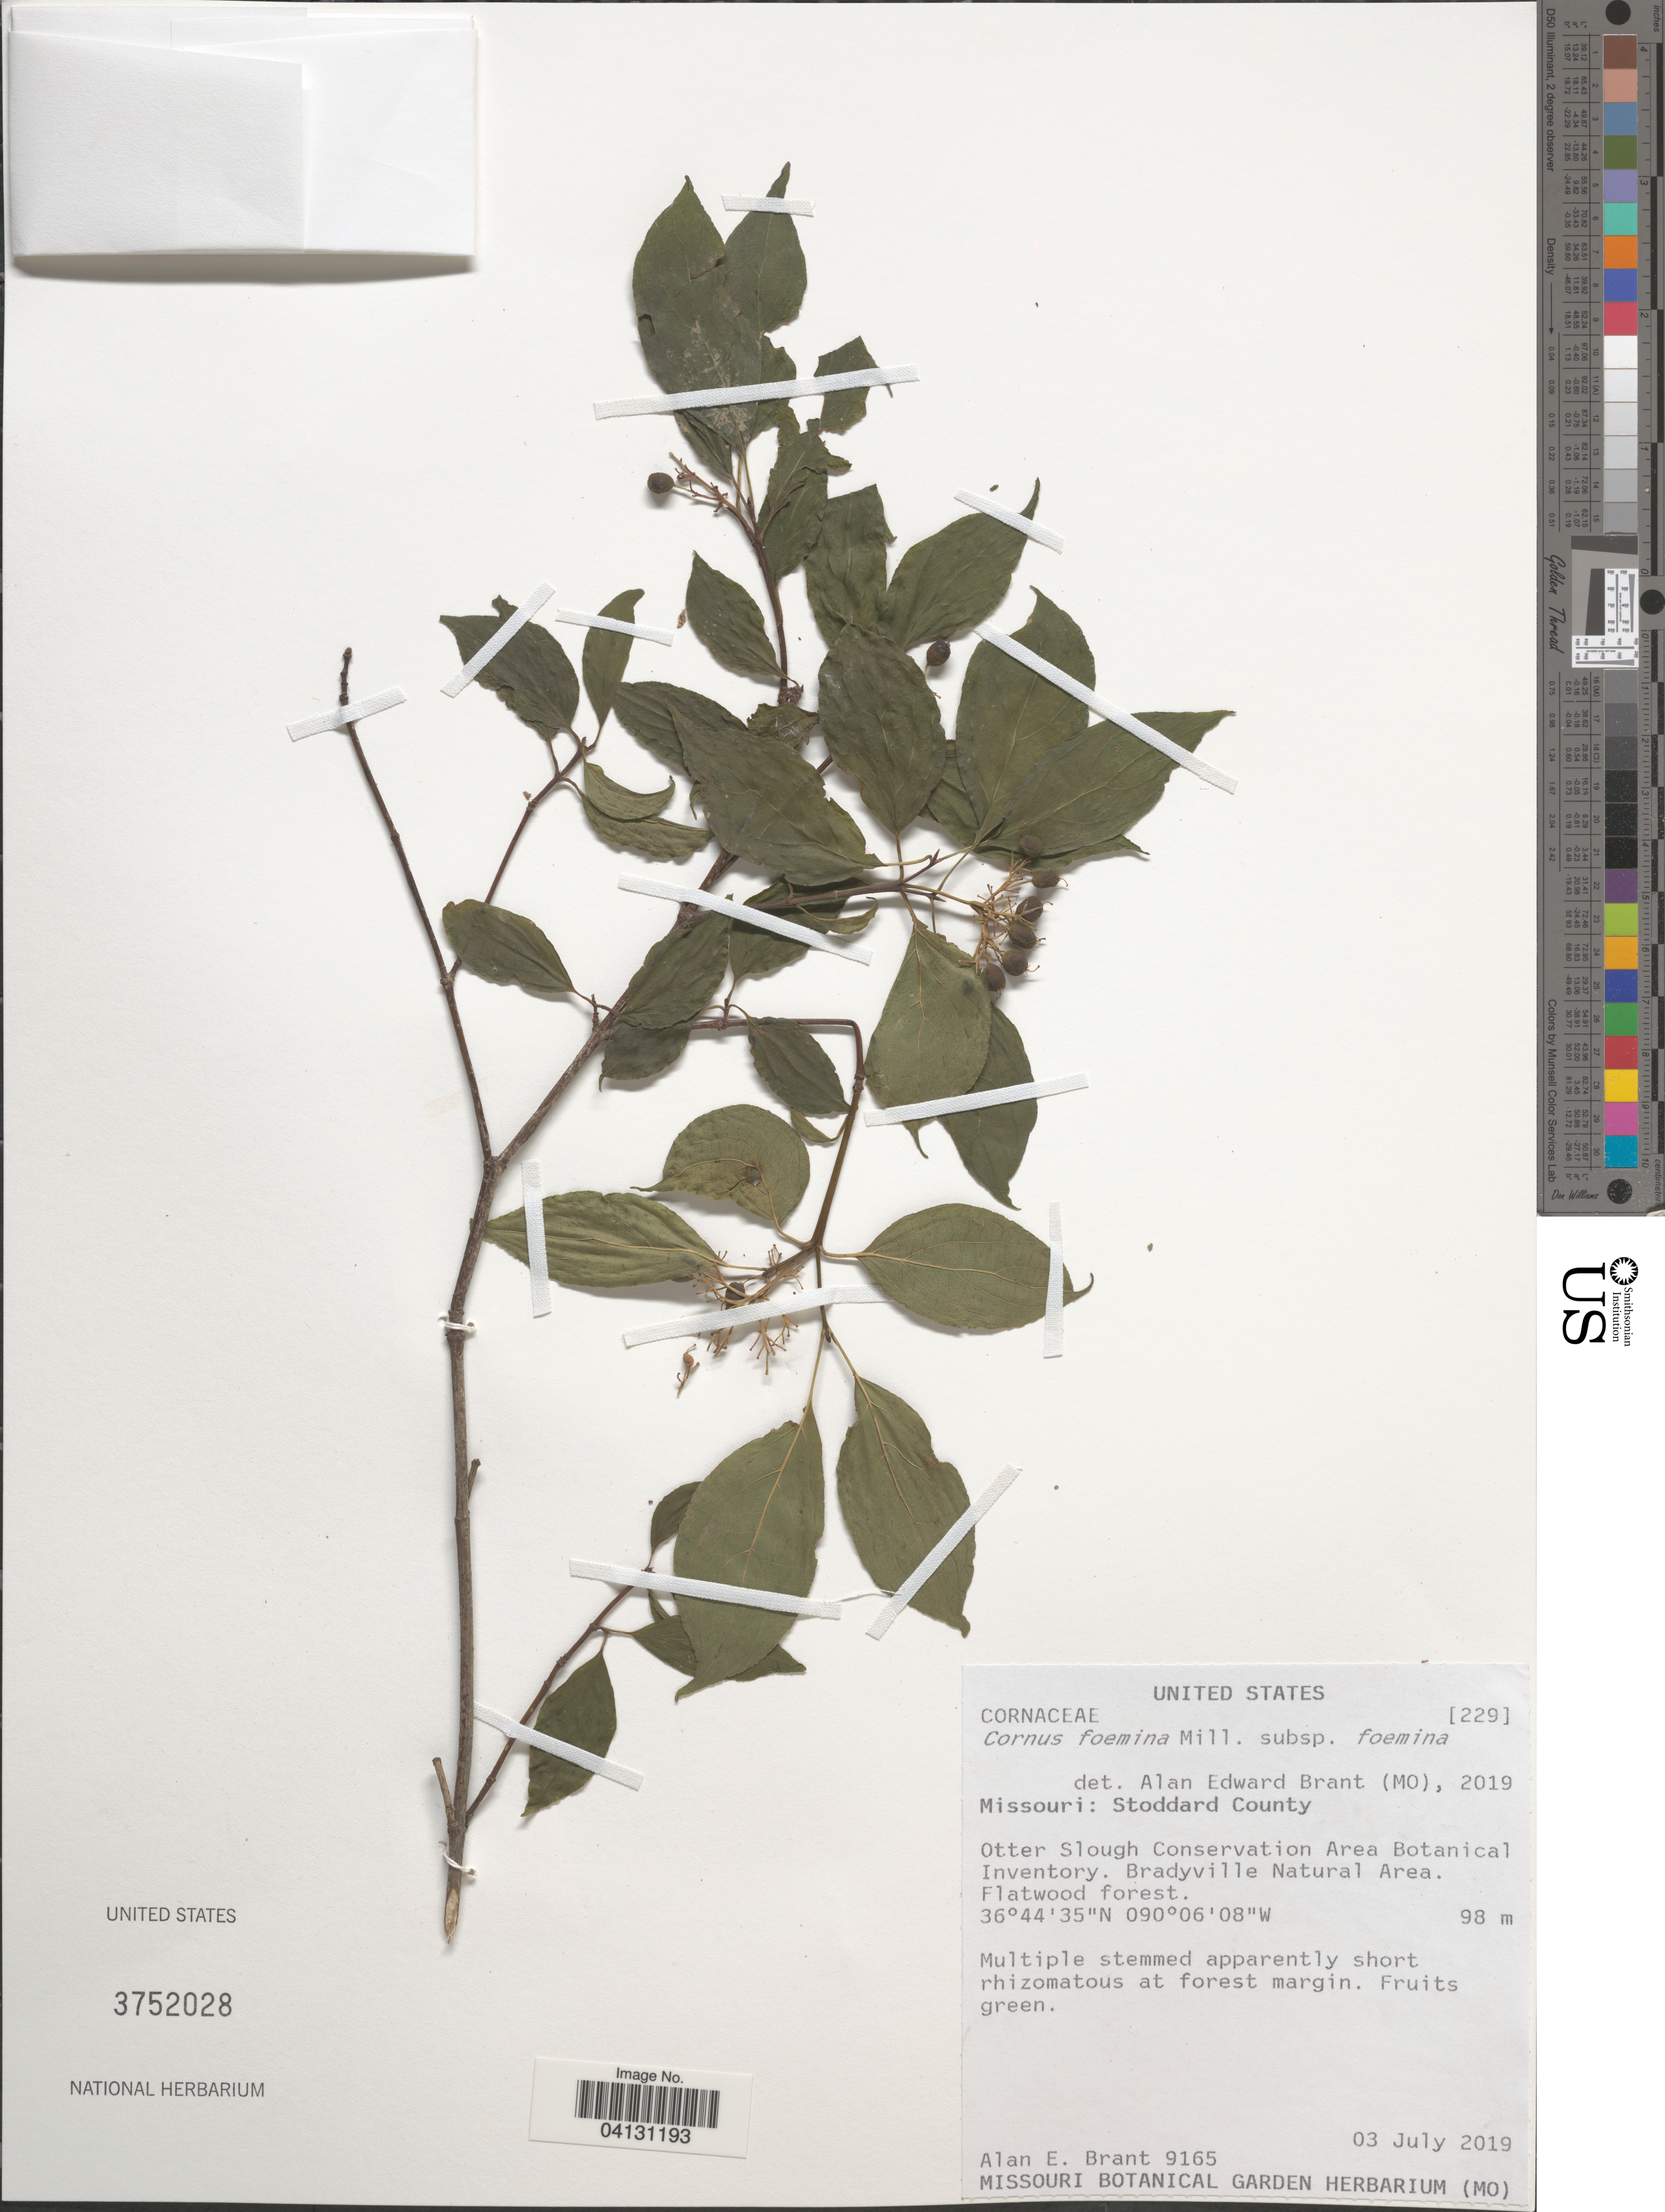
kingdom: Plantae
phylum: Tracheophyta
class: Magnoliopsida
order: Cornales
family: Cornaceae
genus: Cornus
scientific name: Cornus foemina subsp. foemina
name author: Mill.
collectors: A. Brant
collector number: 9165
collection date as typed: Transcribed d/m/y: 3/7/2019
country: United States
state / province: Missouri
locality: Stoddard County. Otter Slough Conservation Area Botanical Inventory. Bradyville Natural Area.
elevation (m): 98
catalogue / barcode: US 3752028